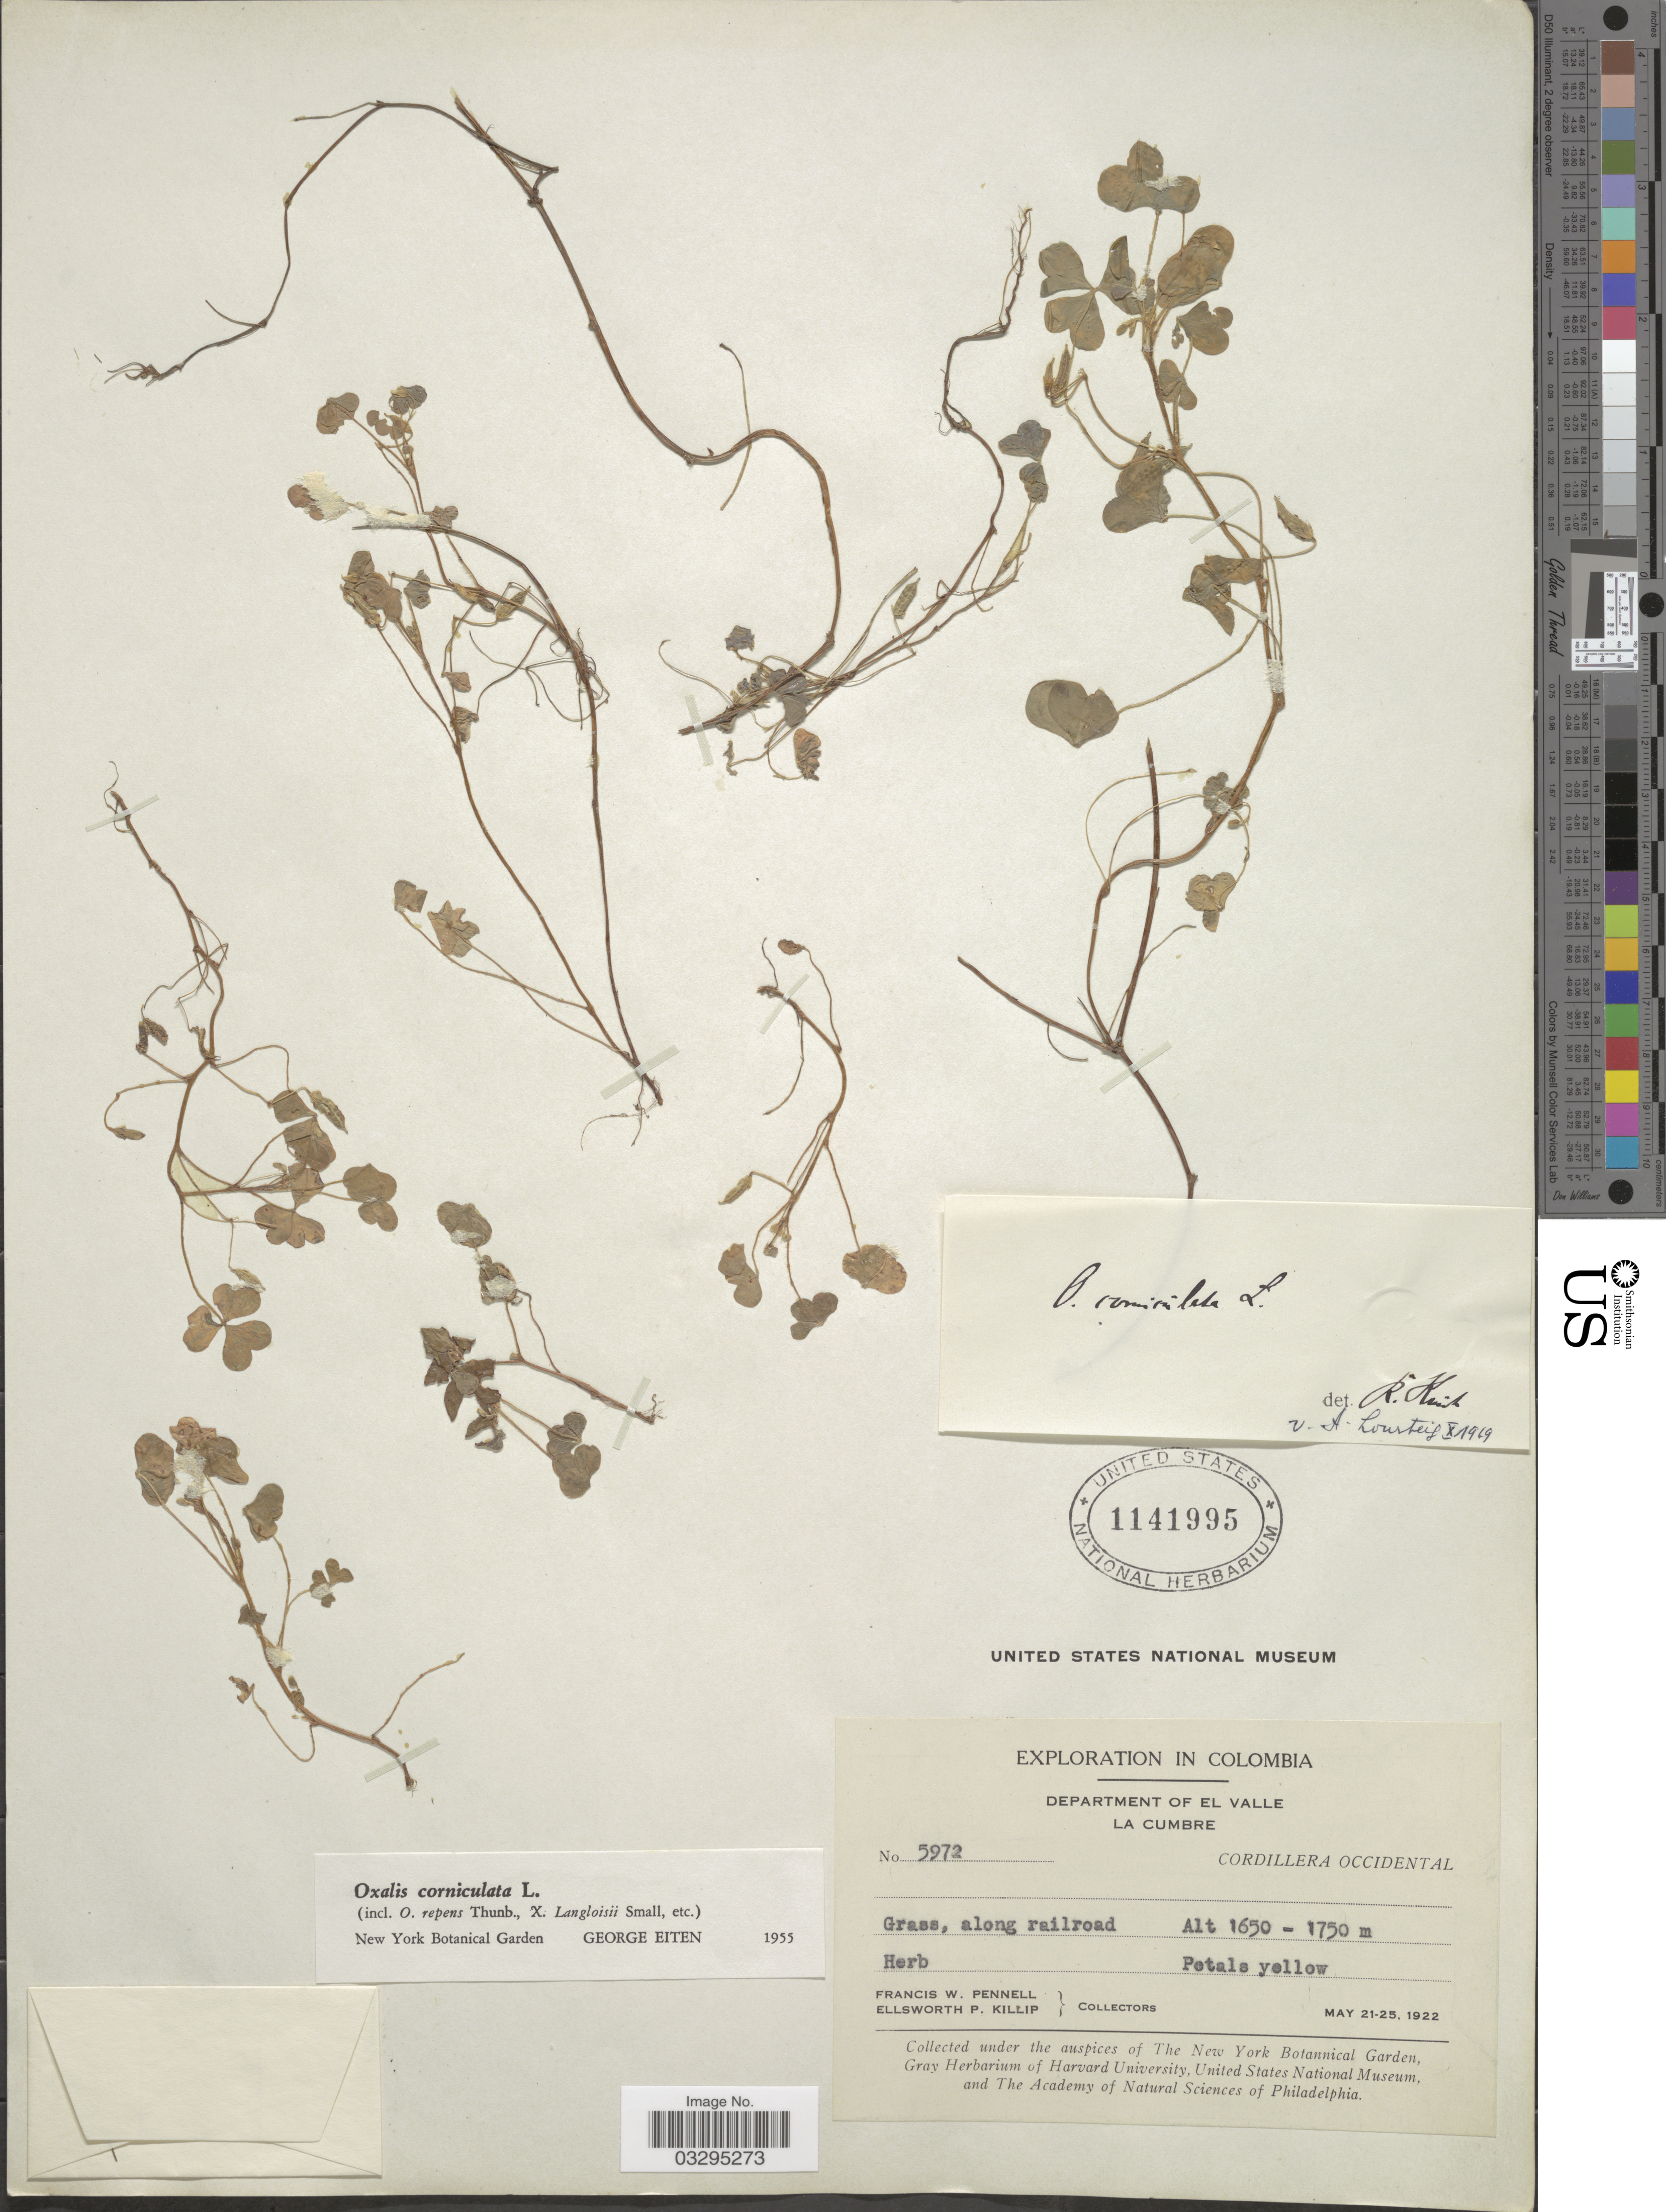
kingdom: Plantae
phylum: Tracheophyta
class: Magnoliopsida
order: Oxalidales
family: Oxalidaceae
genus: Oxalis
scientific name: Oxalis corniculata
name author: L.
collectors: F. W. Pennell & E. P. Killip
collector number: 5972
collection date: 1922-05-21/1922-05-25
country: Colombia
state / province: Valle del Cauca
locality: Department of El Valle. La Cumbre. Cordillera Occidental.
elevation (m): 1650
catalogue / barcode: US 1141995